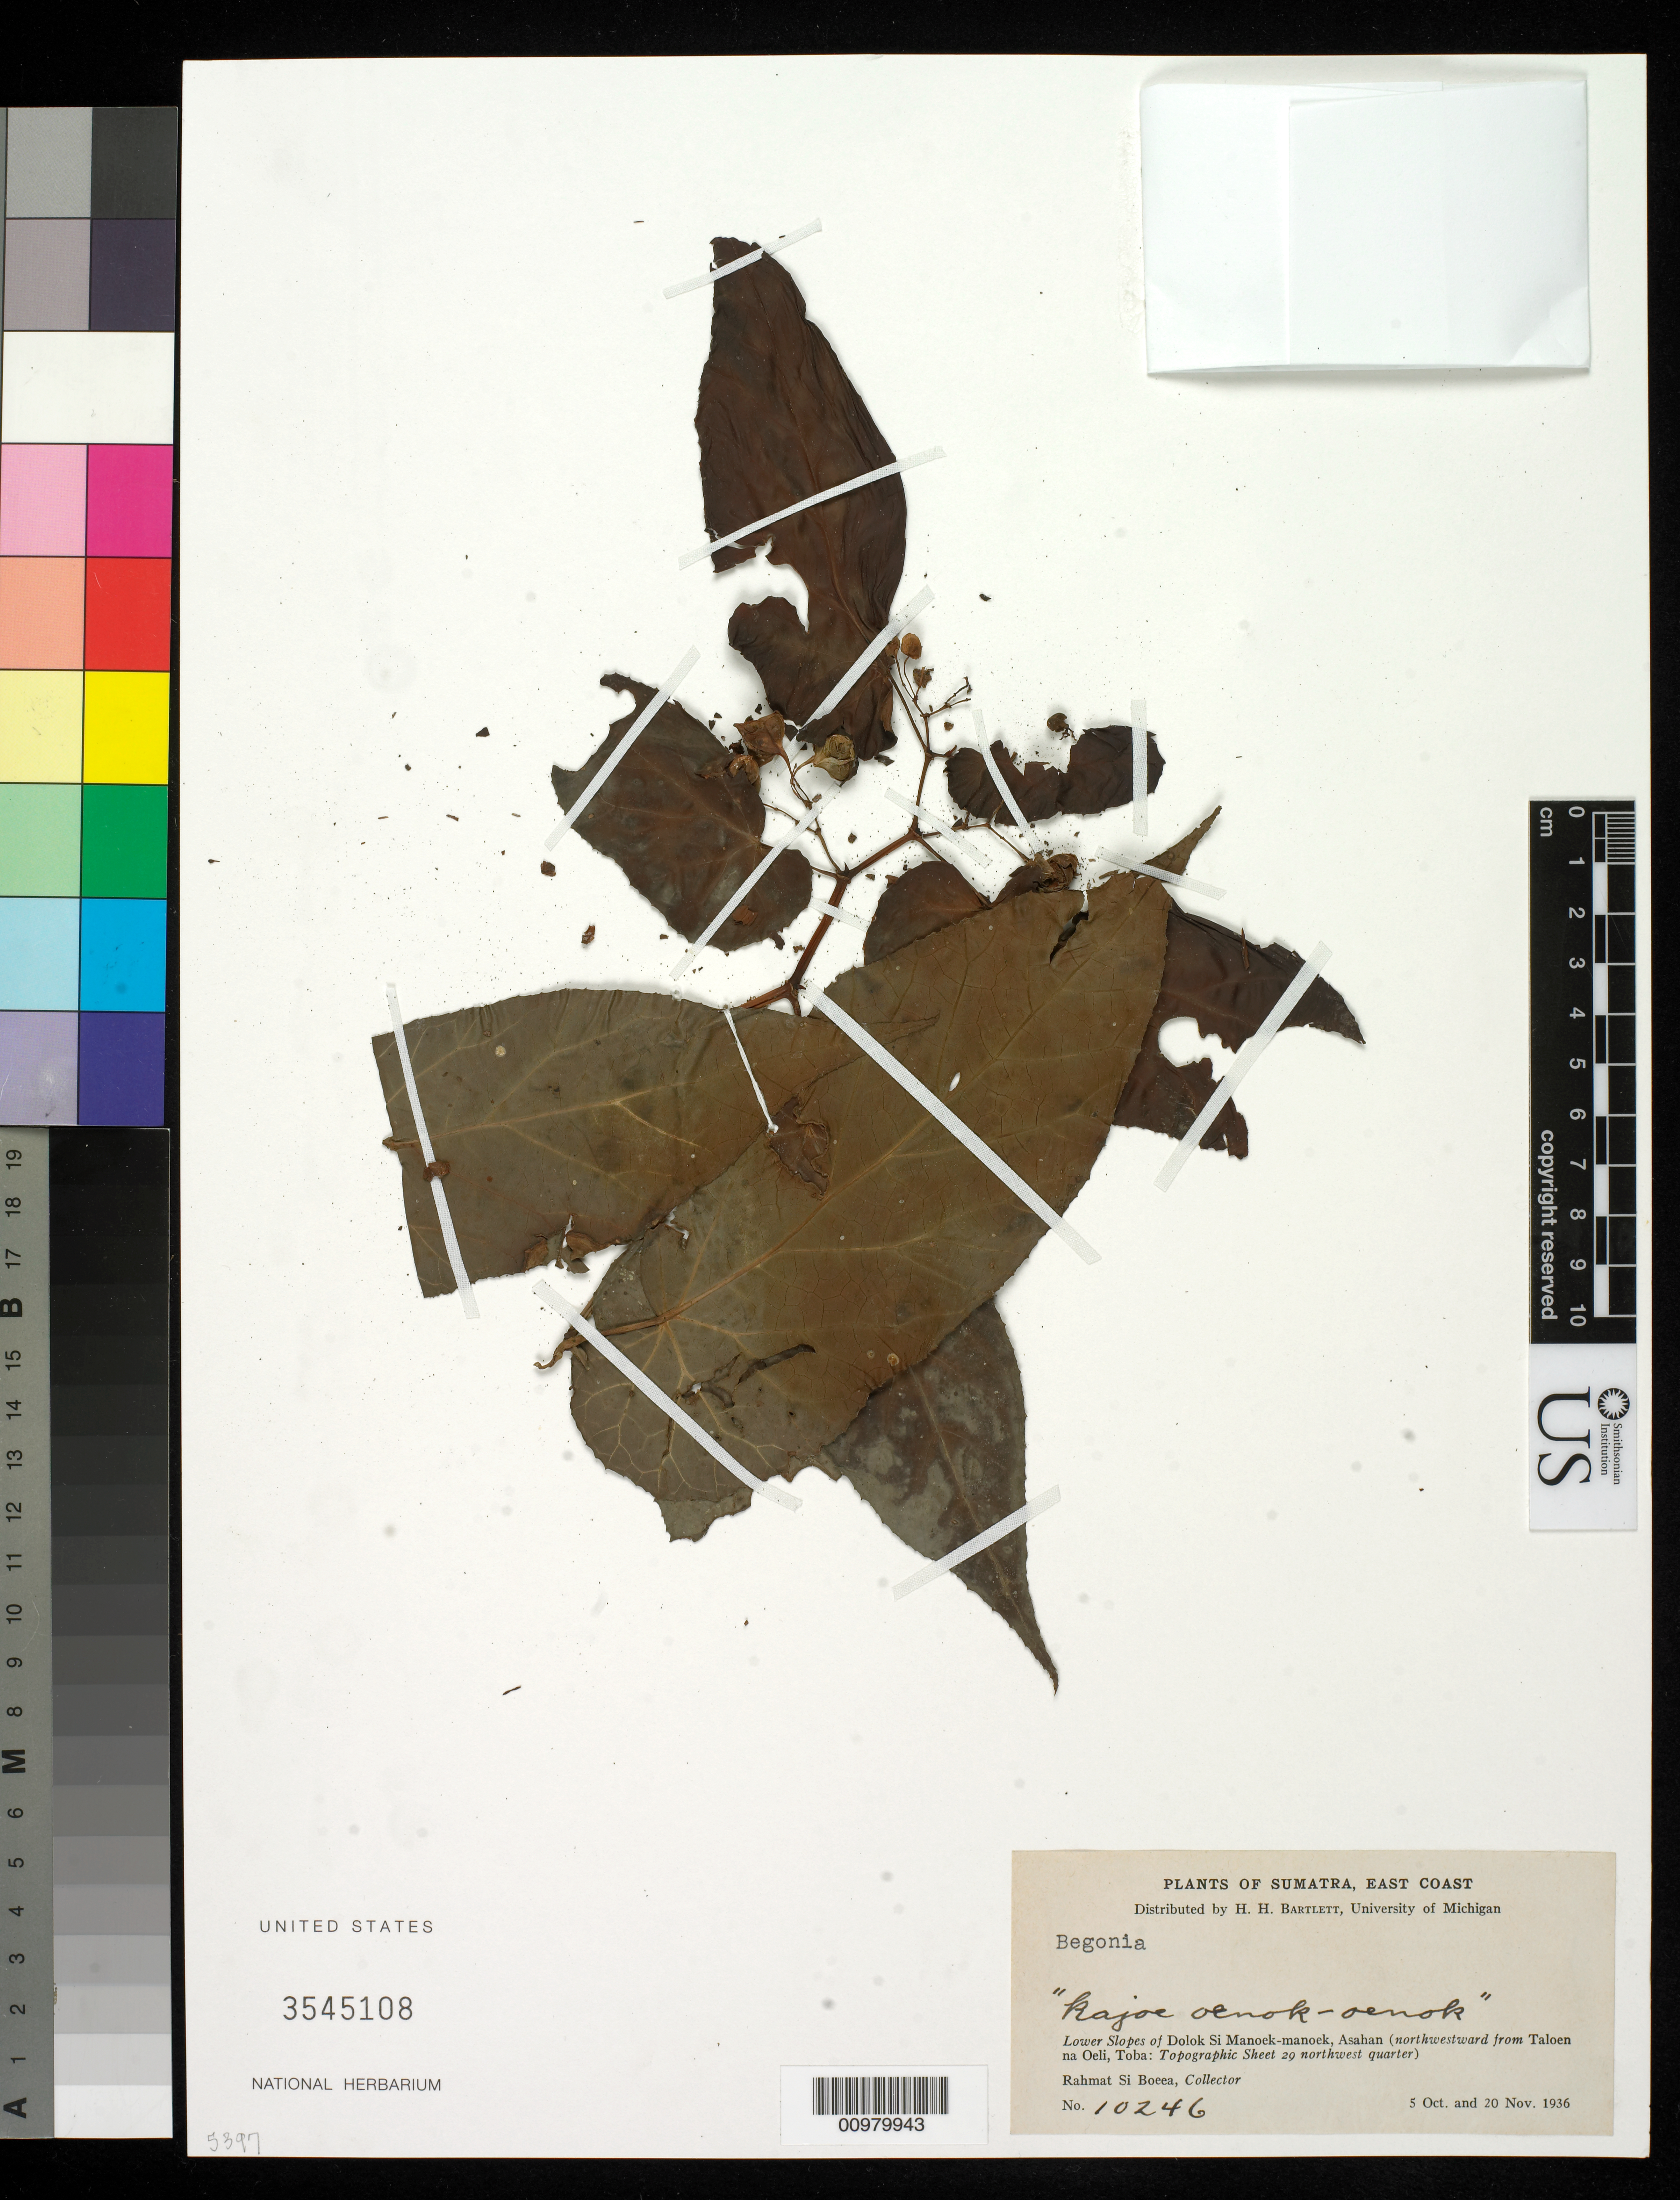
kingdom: Plantae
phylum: Tracheophyta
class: Magnoliopsida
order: Cucurbitales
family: Begoniaceae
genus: Begonia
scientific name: Begonia sp.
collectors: Rahmat Si Boeea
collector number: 10246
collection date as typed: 05 Oct 1936 to 20 Nov 1936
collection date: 1936-10-05/1936-11-20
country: Indonesia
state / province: Sumatra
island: Sumatra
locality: Lower slopes of Dolok Si Manoek-manoek Asahan (NW from Taloen na Oeli, Toba: Topographic Sheet 29 NW Quarter)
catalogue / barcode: US 3545108